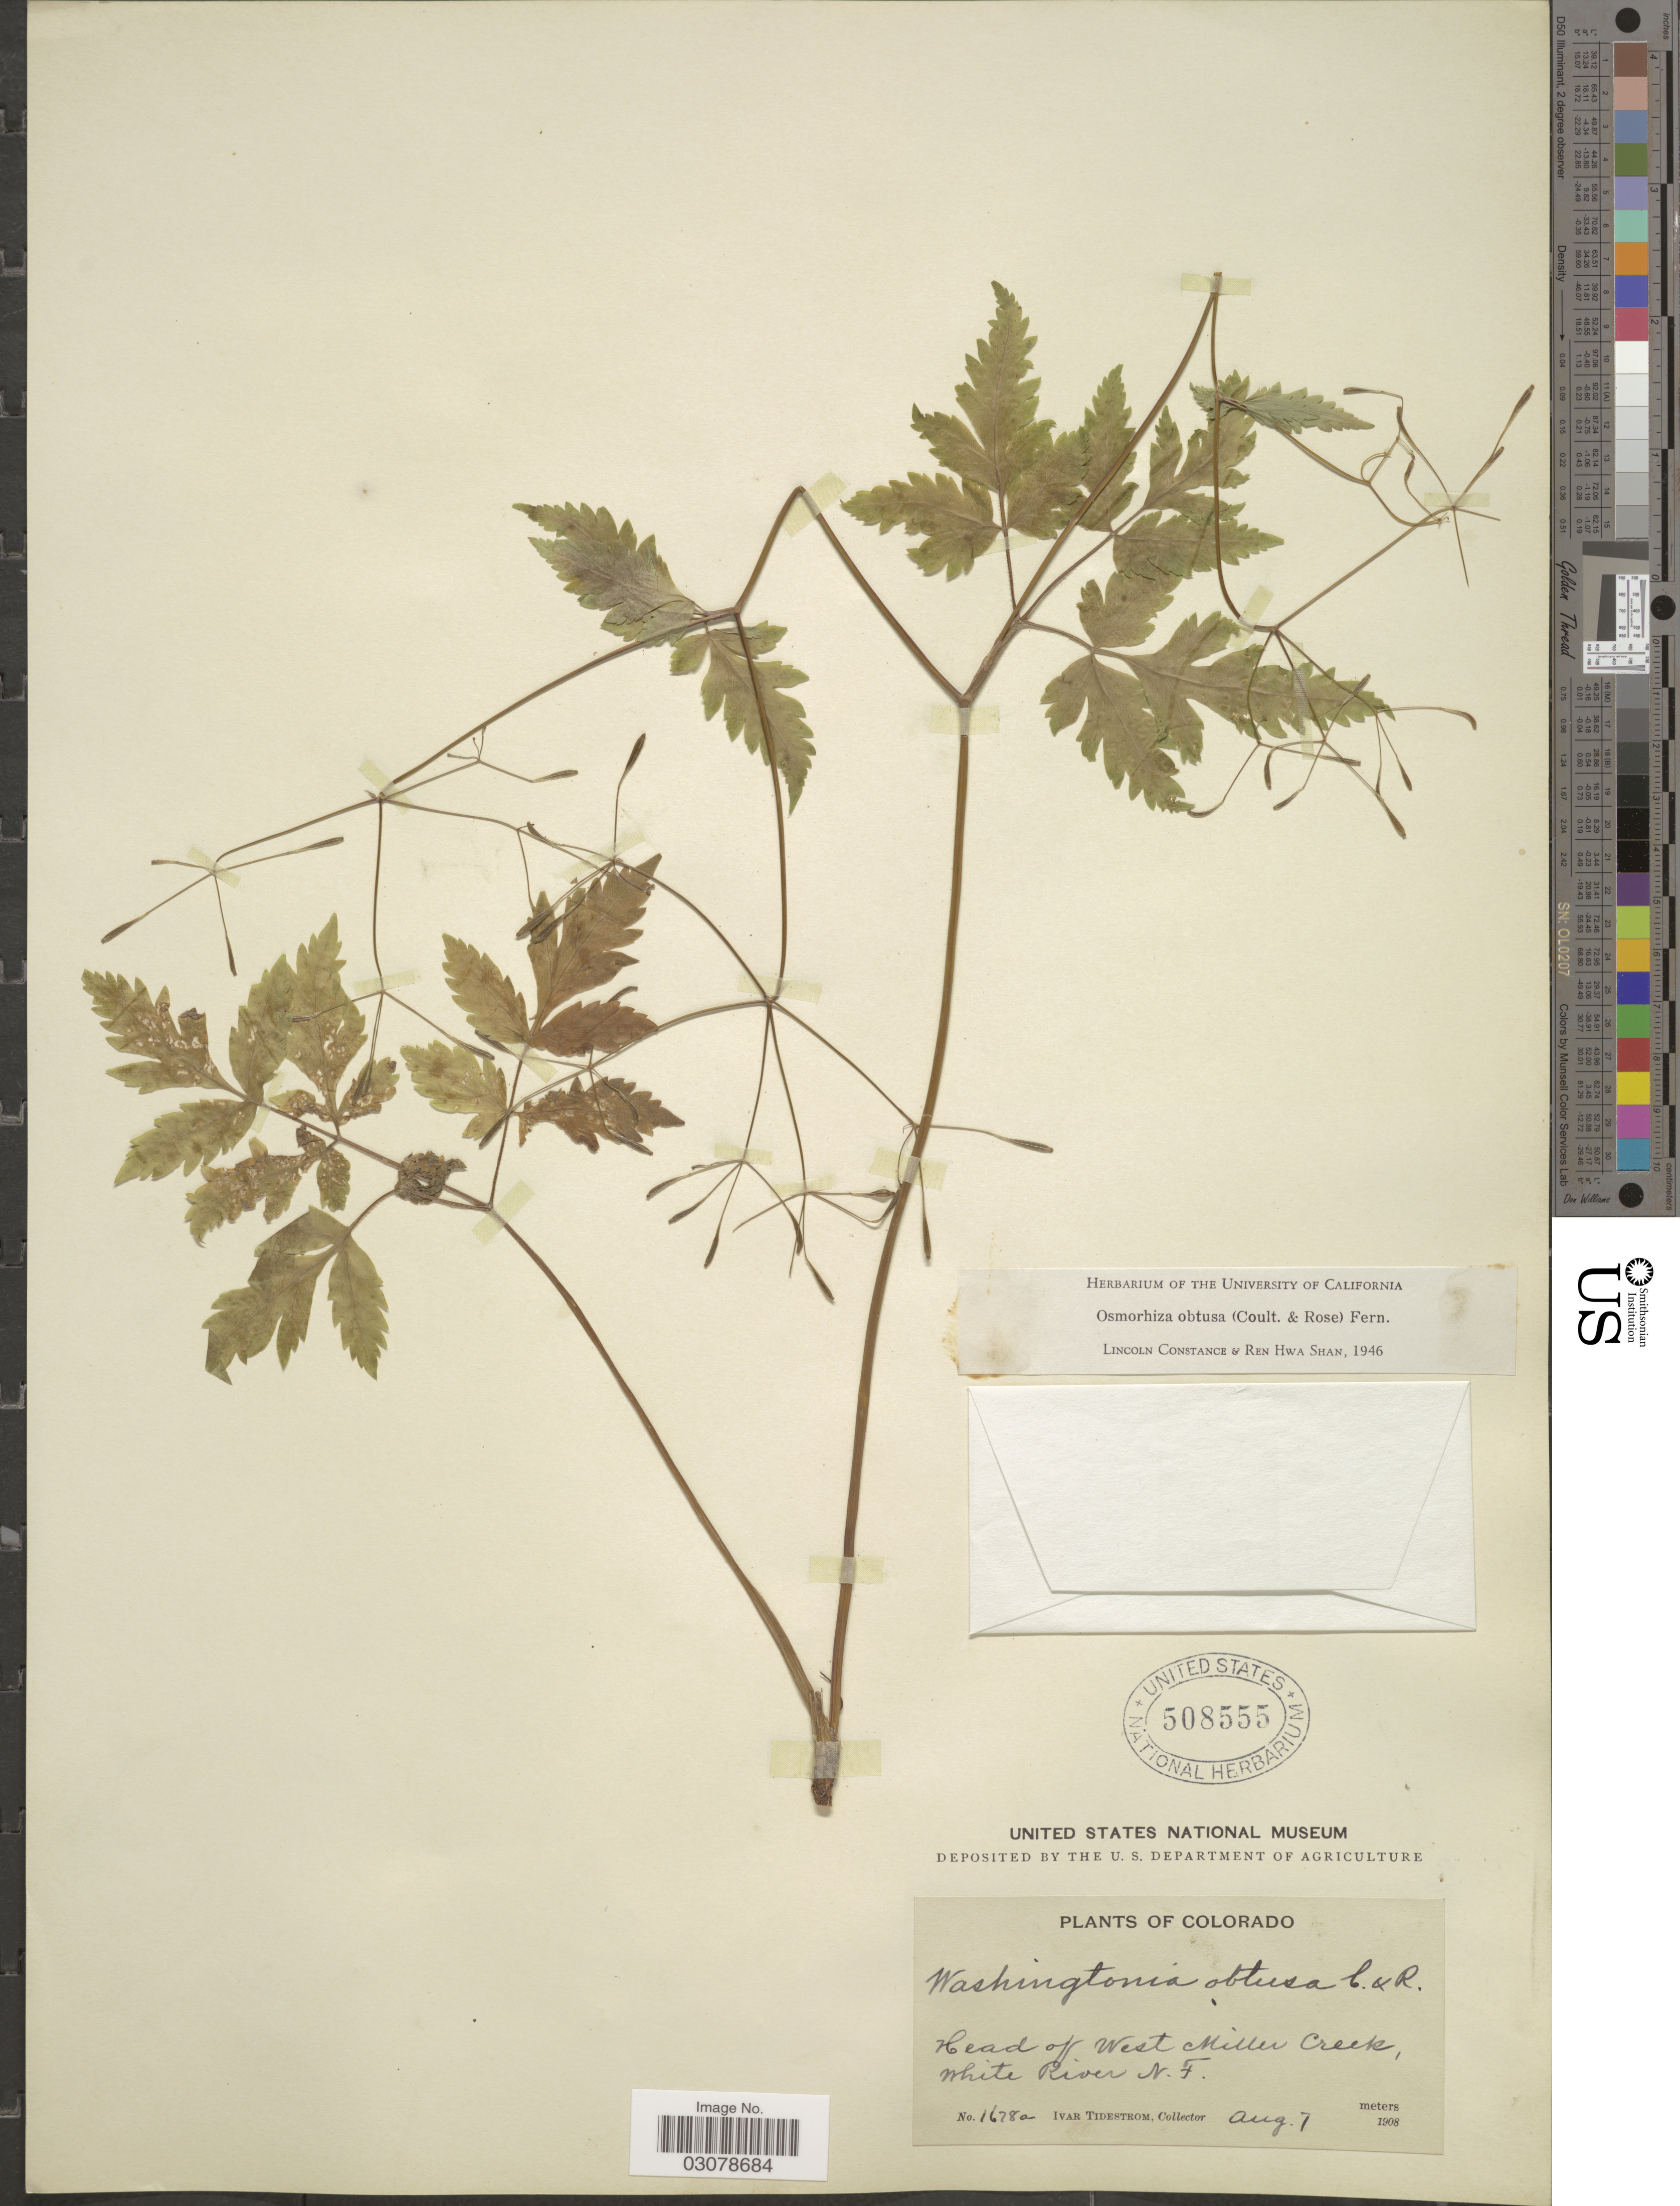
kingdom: Plantae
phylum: Tracheophyta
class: Magnoliopsida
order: Apiales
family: Apiaceae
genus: Osmorhiza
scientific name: Osmorhiza obtusa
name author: (J.M. Coult. & Rose) Fernald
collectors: I. F. Tidestrom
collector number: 1678a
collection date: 1908-08-07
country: United States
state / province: Colorado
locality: Head of West Miller Creek, White River, N.F.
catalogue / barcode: US 508555